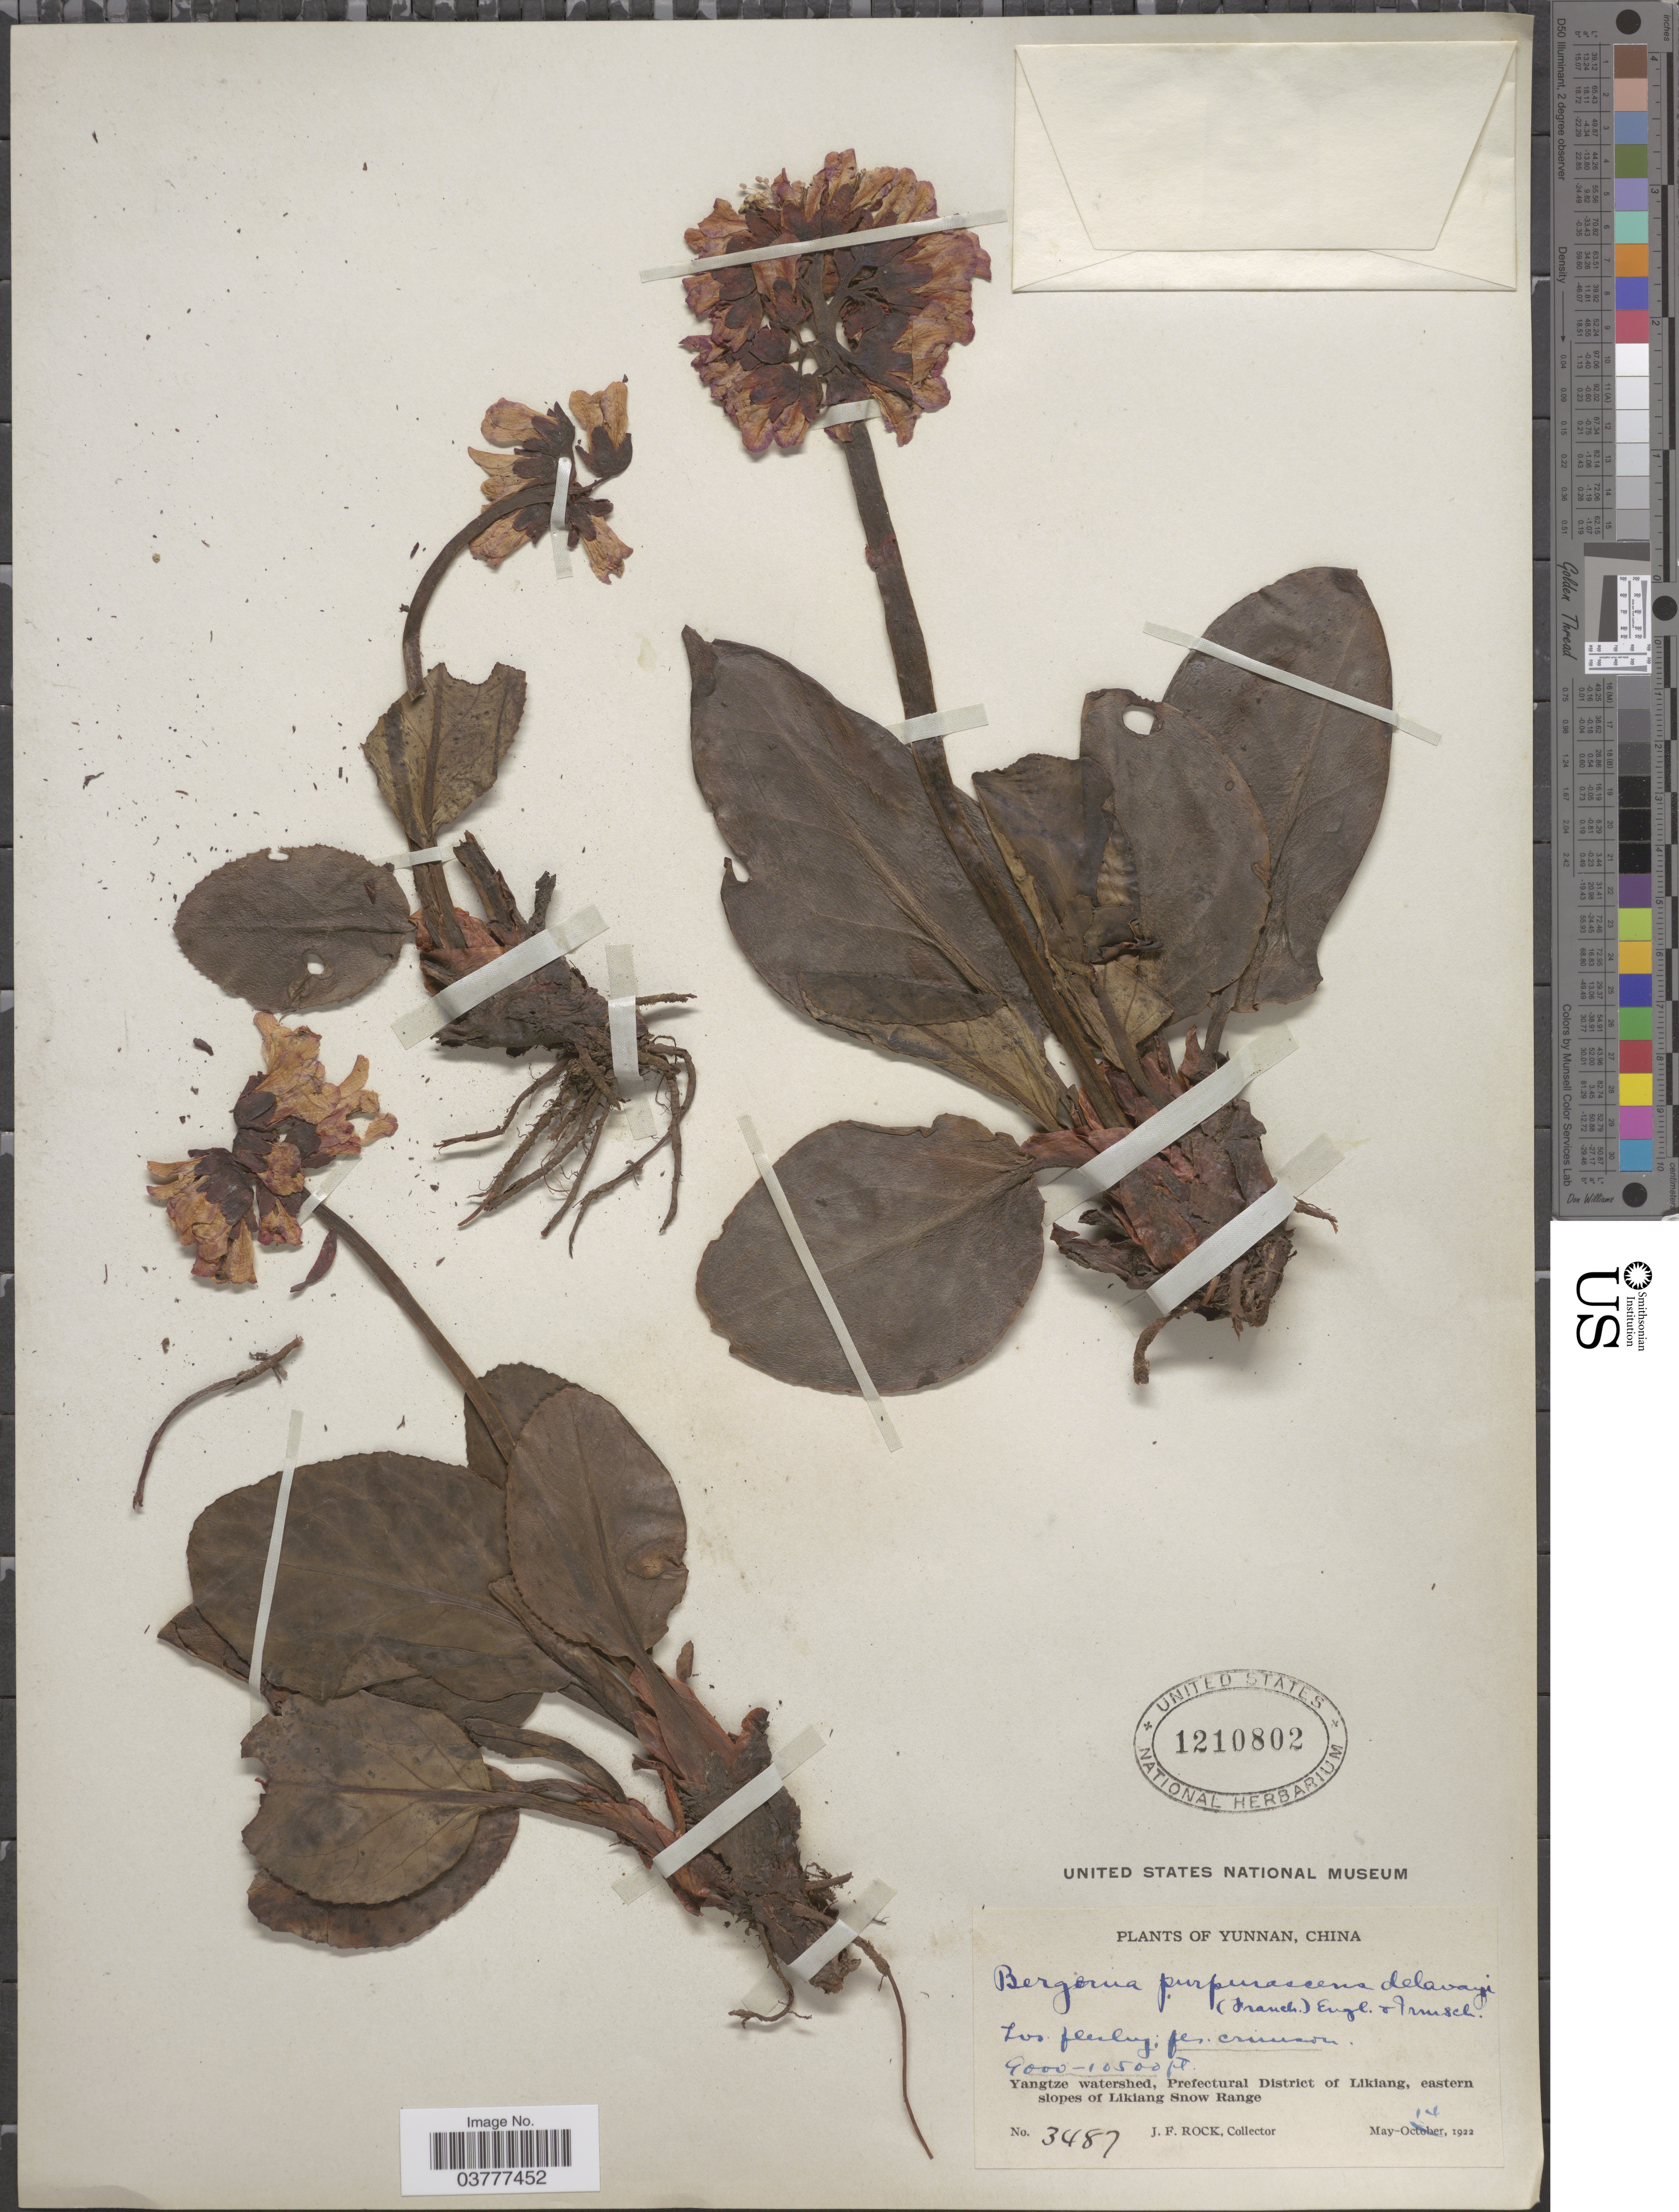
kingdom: Plantae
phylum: Tracheophyta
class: Magnoliopsida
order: Saxifragales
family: Saxifragaceae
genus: Bergenia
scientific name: Bergenia delavayi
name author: Engl.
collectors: J. Rock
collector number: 3487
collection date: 1922-05-14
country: China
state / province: Yunnan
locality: Yangtze watershed, Prefectural District of Likiang, eastern slopes of Likiang Snow Range.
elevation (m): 2743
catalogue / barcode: US 1210802